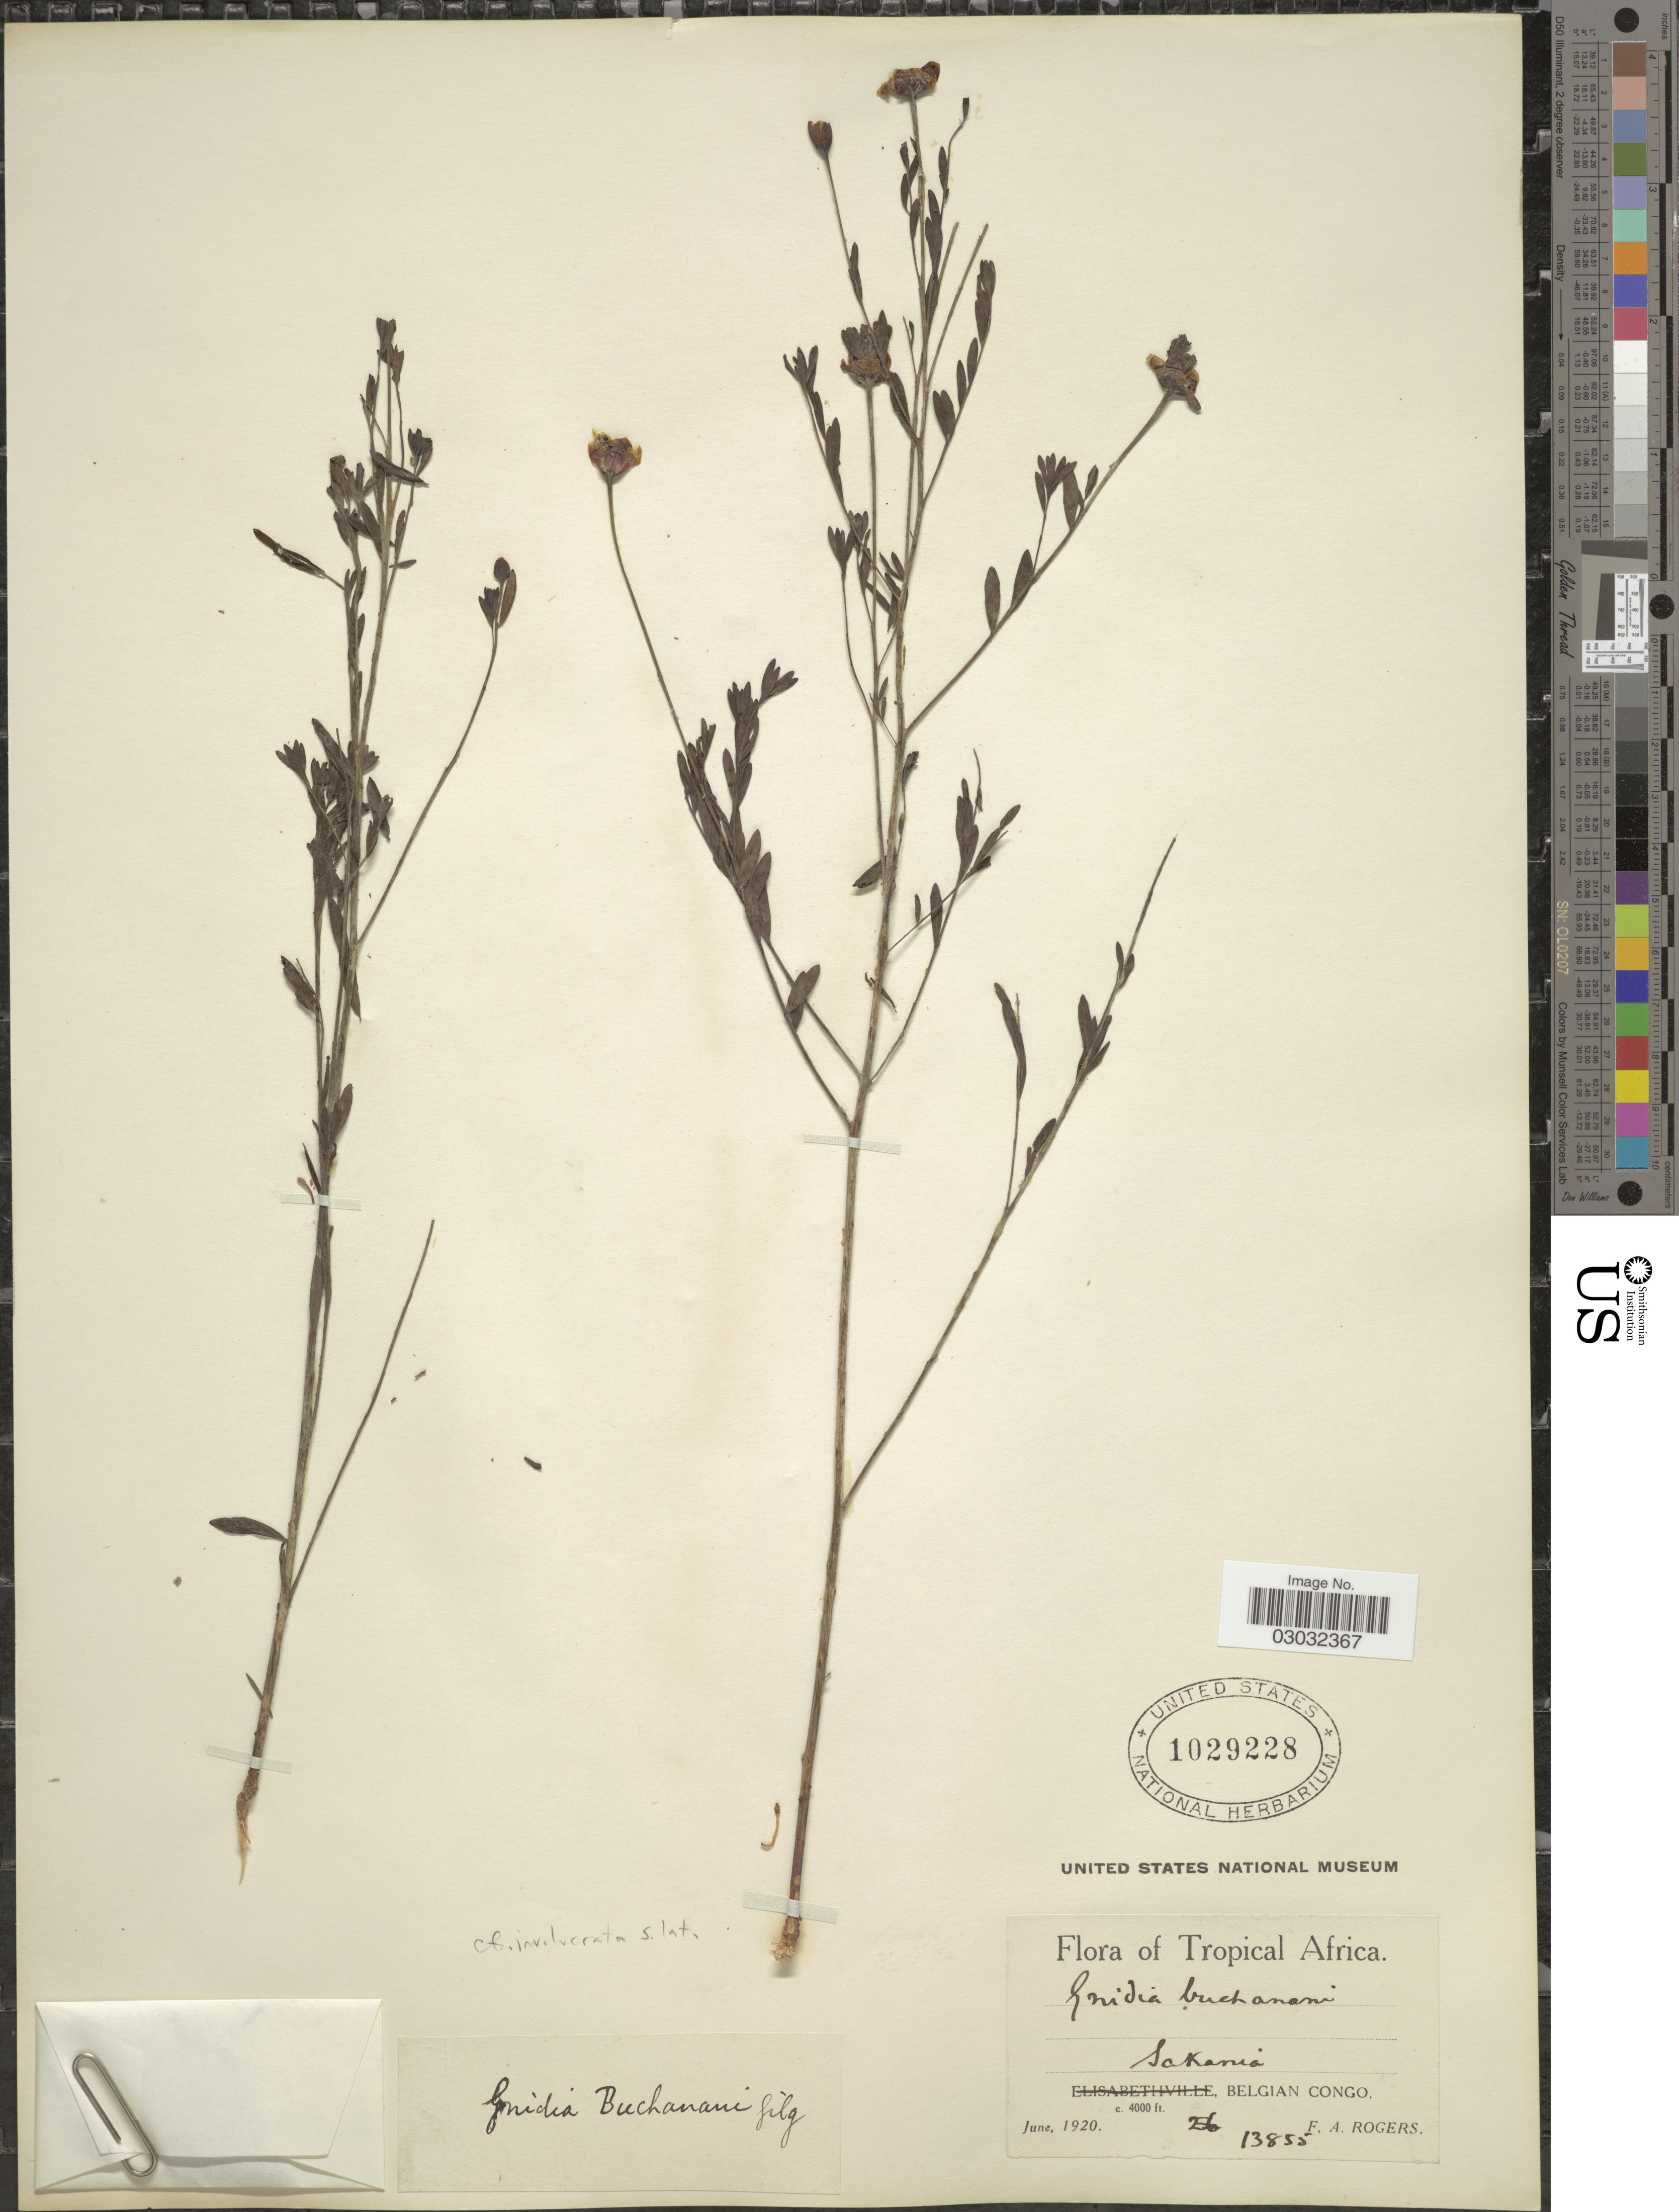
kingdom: Plantae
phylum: Tracheophyta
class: Magnoliopsida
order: Malvales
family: Thymelaeaceae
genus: Gnidia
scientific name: Gnidia involucrata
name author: Steud. ex A. Rich.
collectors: F. A. Rogers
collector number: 13855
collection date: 1920-06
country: Congo, Democratic Republic of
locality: Tropical Africa. Sakania. Belgian Congo.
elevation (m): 1219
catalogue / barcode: US 1029228